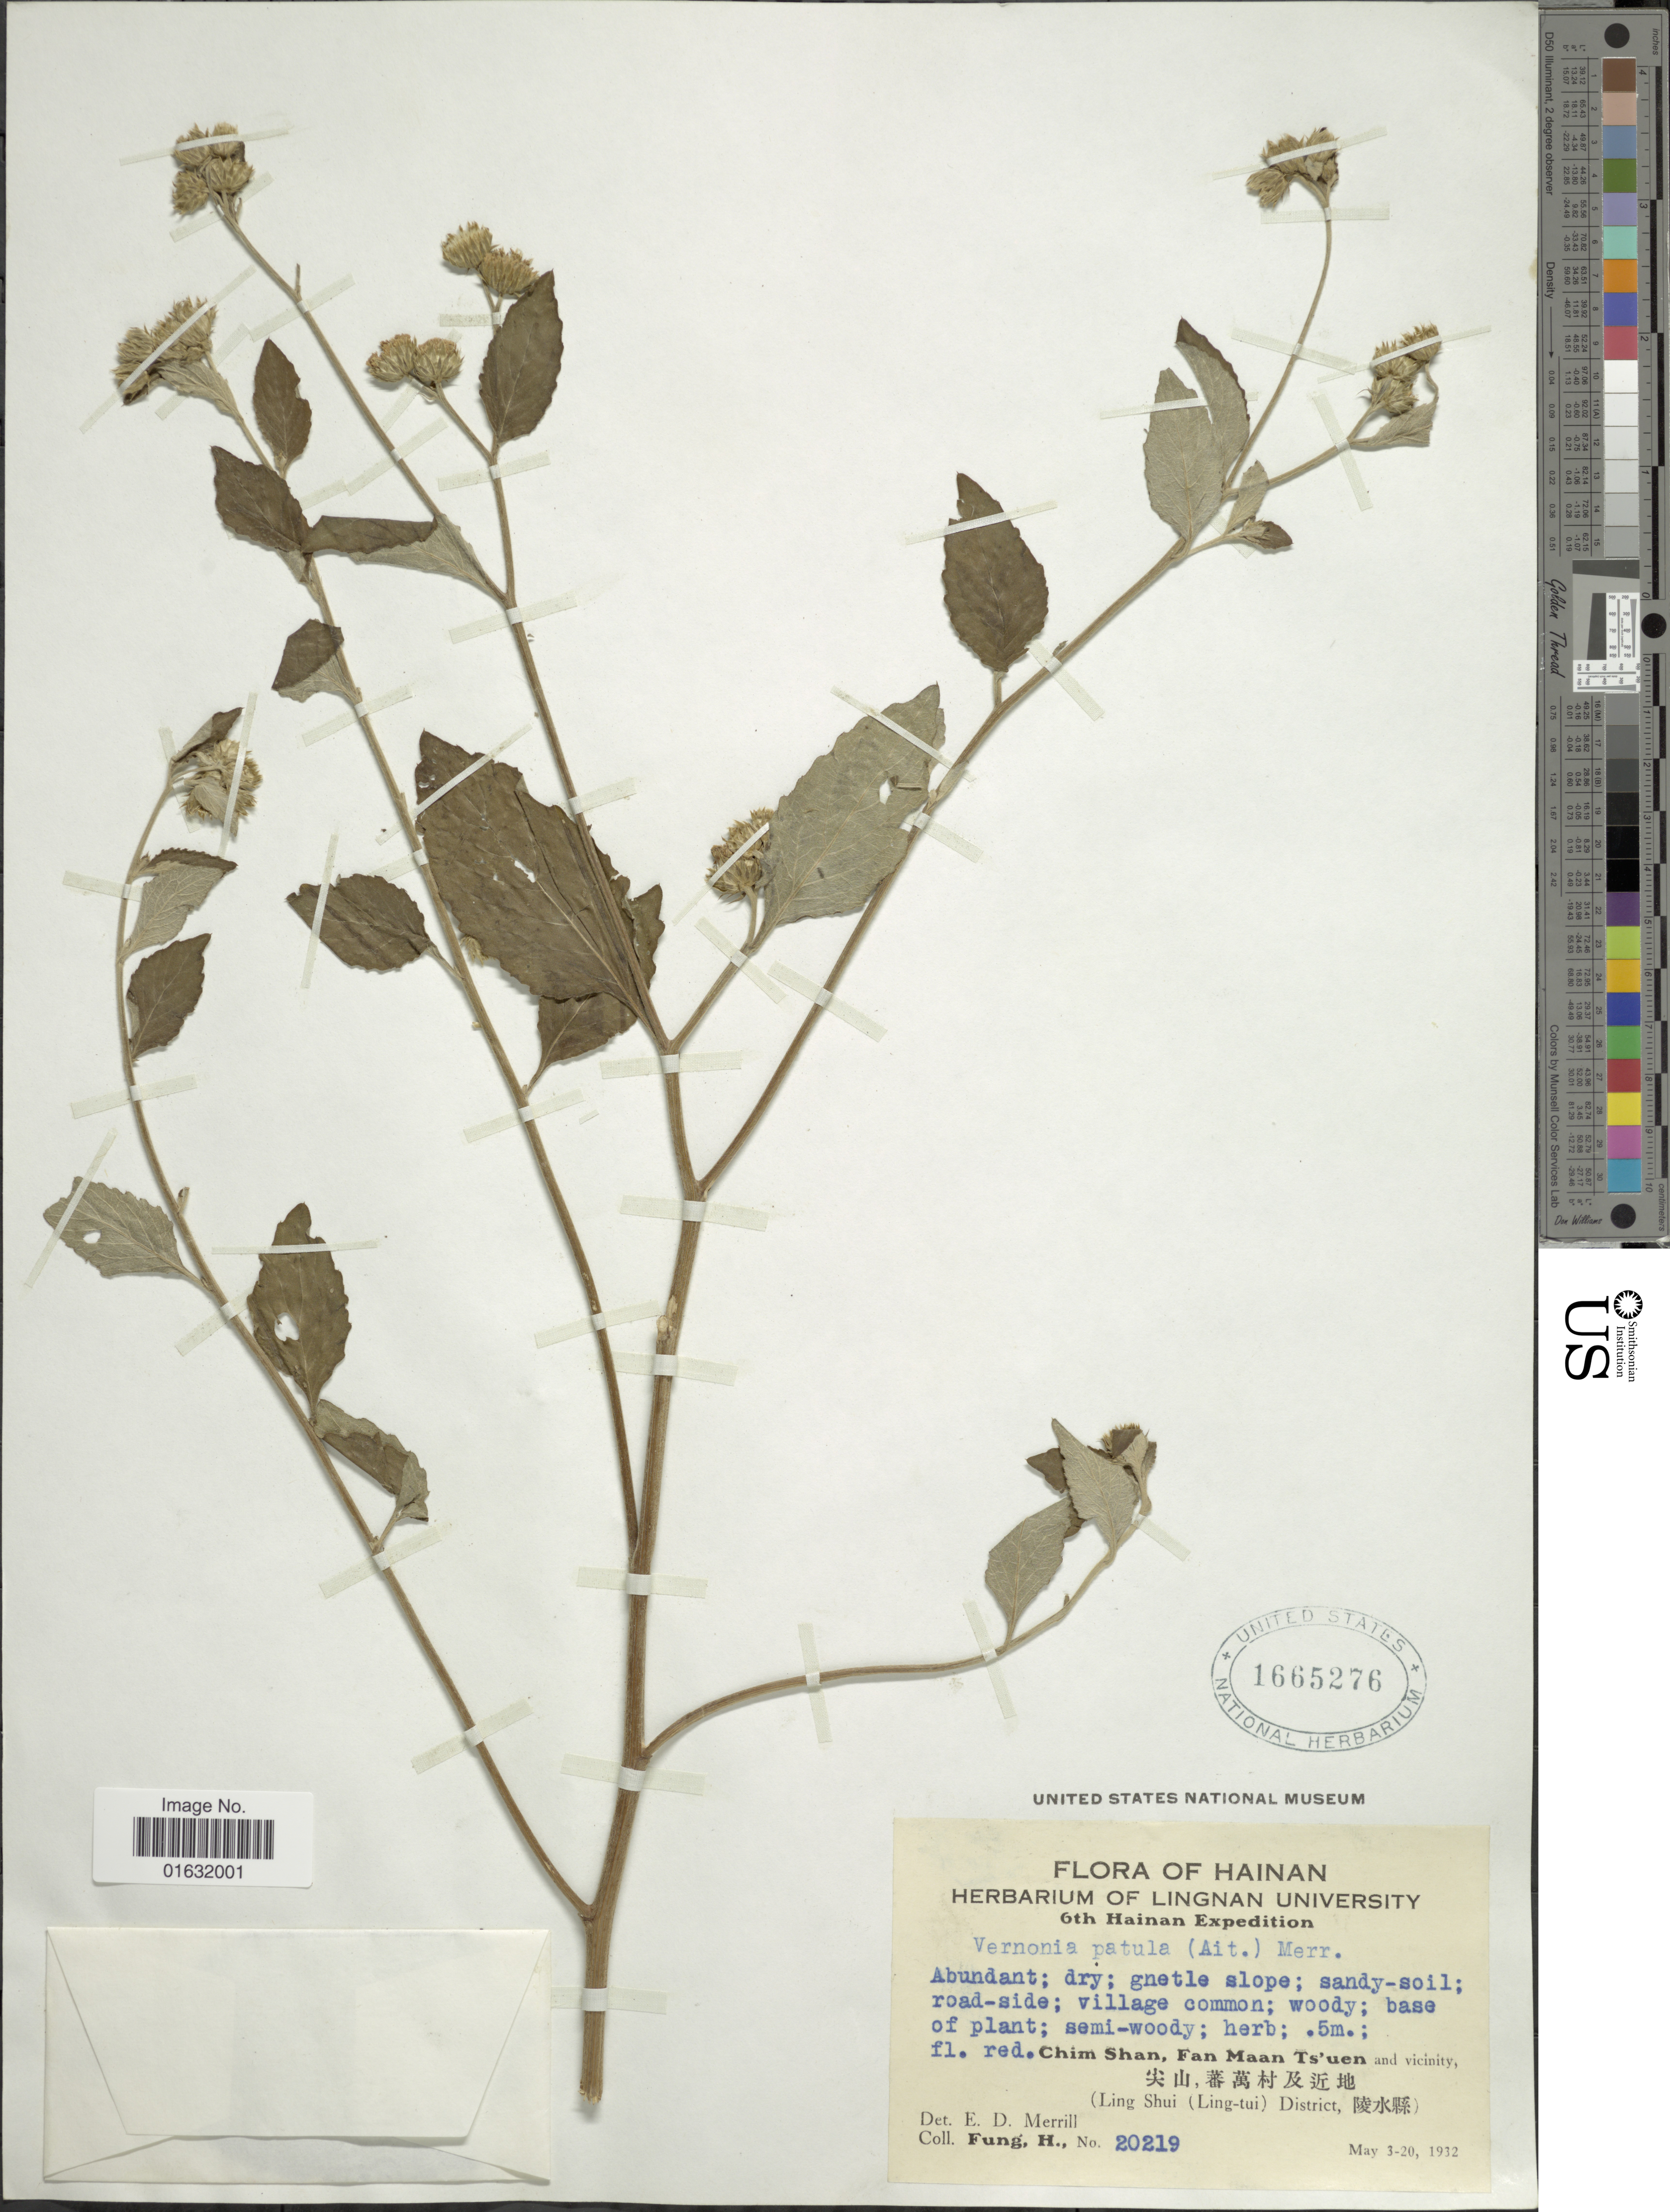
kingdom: Plantae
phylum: Tracheophyta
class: Magnoliopsida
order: Asterales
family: Asteraceae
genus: Cyanthillium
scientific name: Cyanthillium patulum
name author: (Aiton) H. Rob.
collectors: H. Fung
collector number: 20219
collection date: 1932-05-03/1932-05-20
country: China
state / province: Hainan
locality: Haina, Chim Shan, Fan Maan Ts'uen and vicinity, (Ling Shui (Ling-tui) District,).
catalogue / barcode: US 1665276